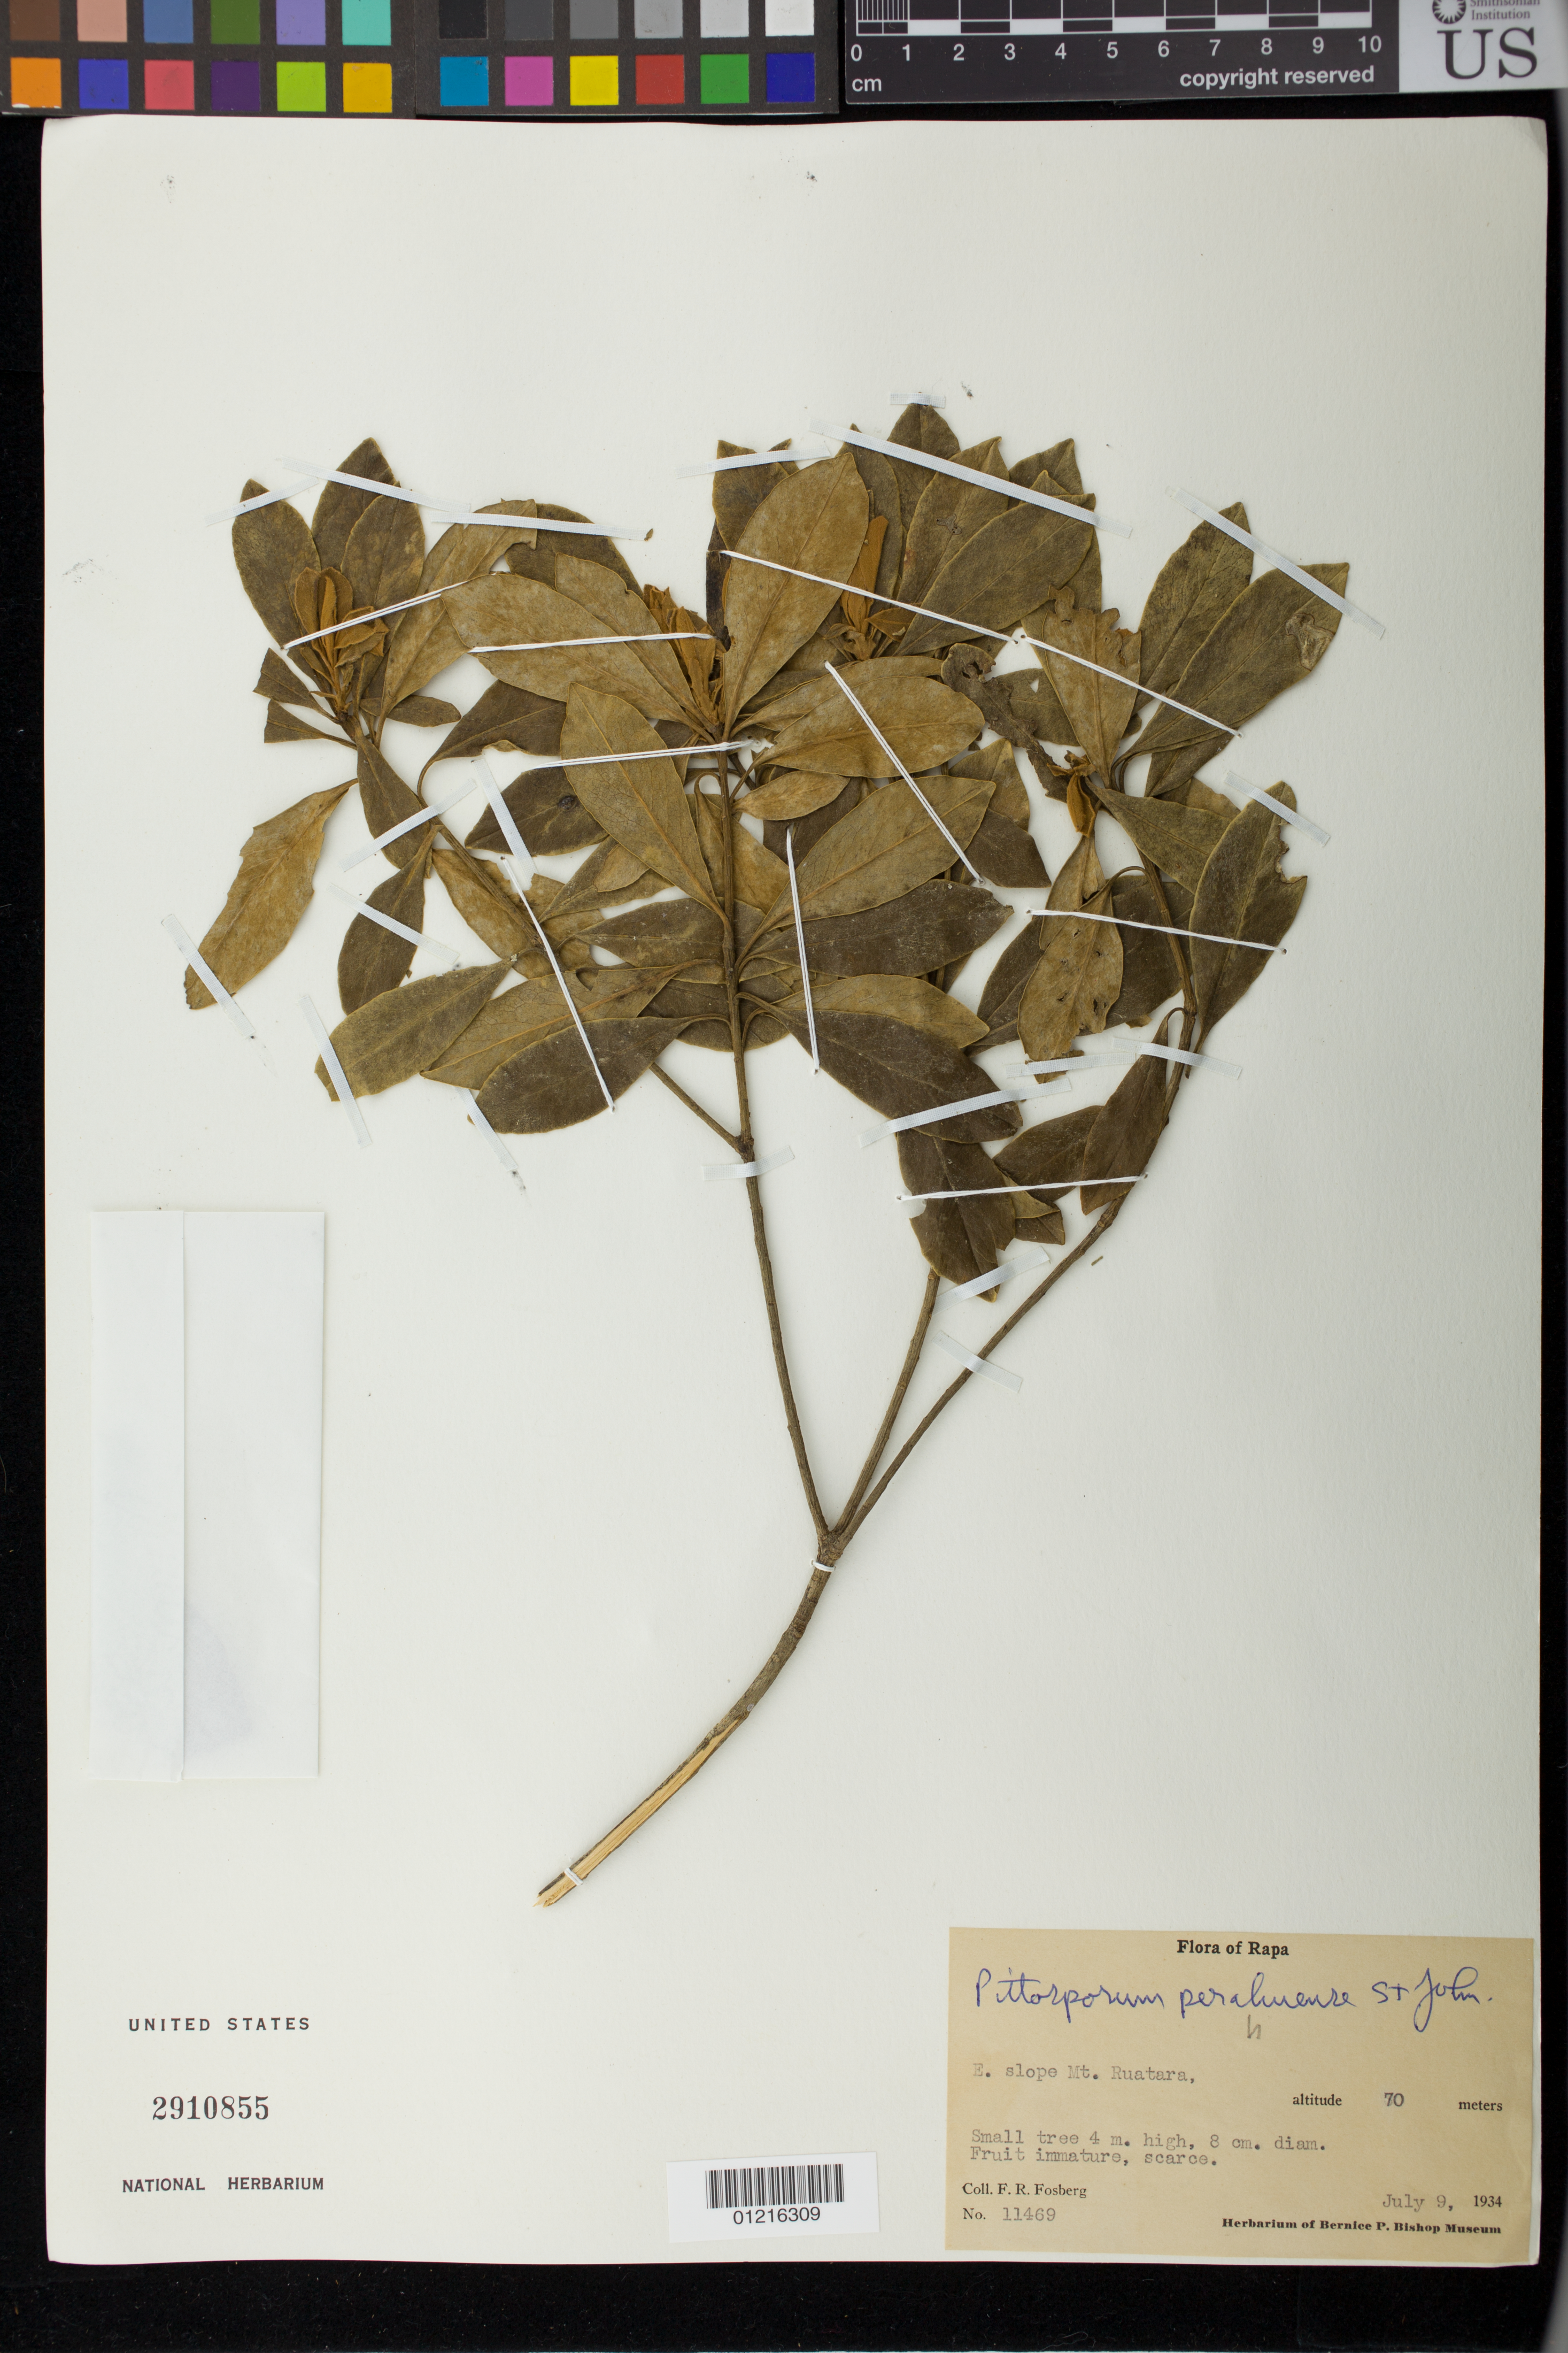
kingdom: Plantae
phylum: Tracheophyta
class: Magnoliopsida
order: Apiales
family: Pittosporaceae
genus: Pittosporum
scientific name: Pittosporum perahuense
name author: H. St. John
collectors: F. R. Fosberg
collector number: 11469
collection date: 1934-07-09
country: French Polynesia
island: Rapa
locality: E. slope Mt. Ruatara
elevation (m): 70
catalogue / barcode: US 2910855